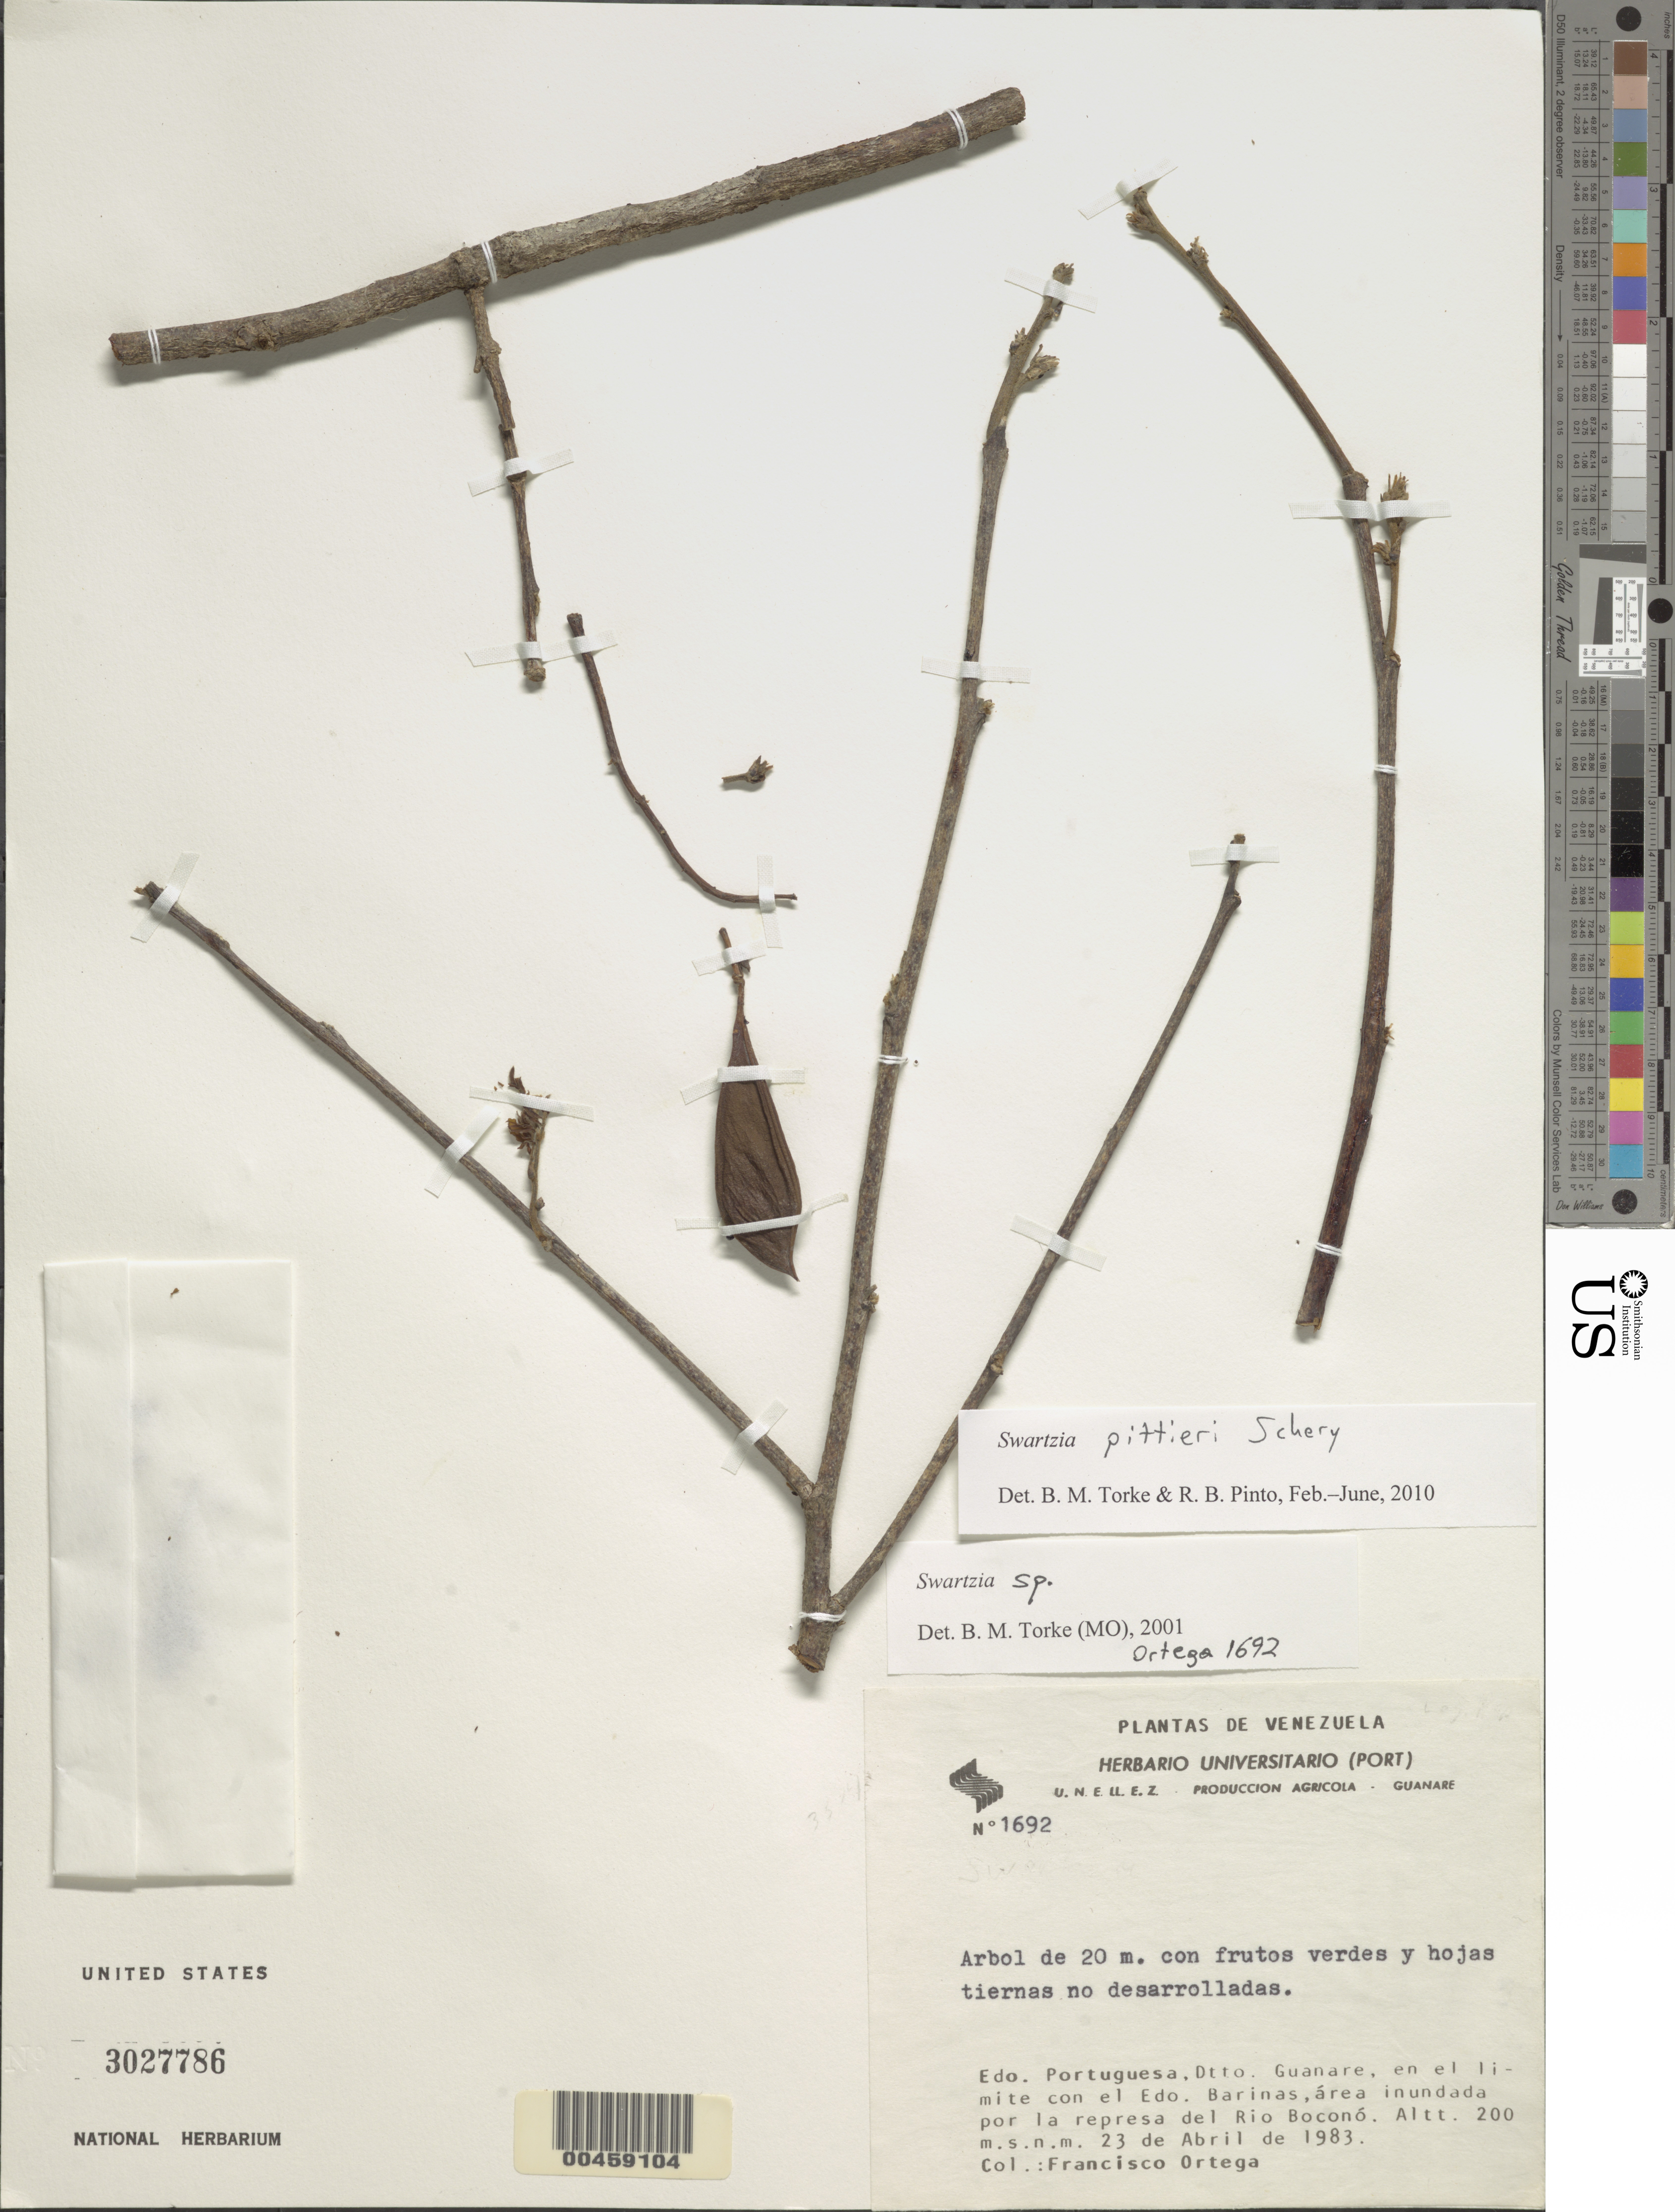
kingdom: Plantae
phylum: Tracheophyta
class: Magnoliopsida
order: Fabales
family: Fabaceae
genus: Swartzia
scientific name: Swartzia pittieri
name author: Schery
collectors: F. J. Ortega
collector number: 1692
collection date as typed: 23 Apr 1983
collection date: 1983-04-23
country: Venezuela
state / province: Portuguesa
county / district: Guanare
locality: Portuuguesa / Barinas Boundary; Rio Bocona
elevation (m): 200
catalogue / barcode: US 3027786